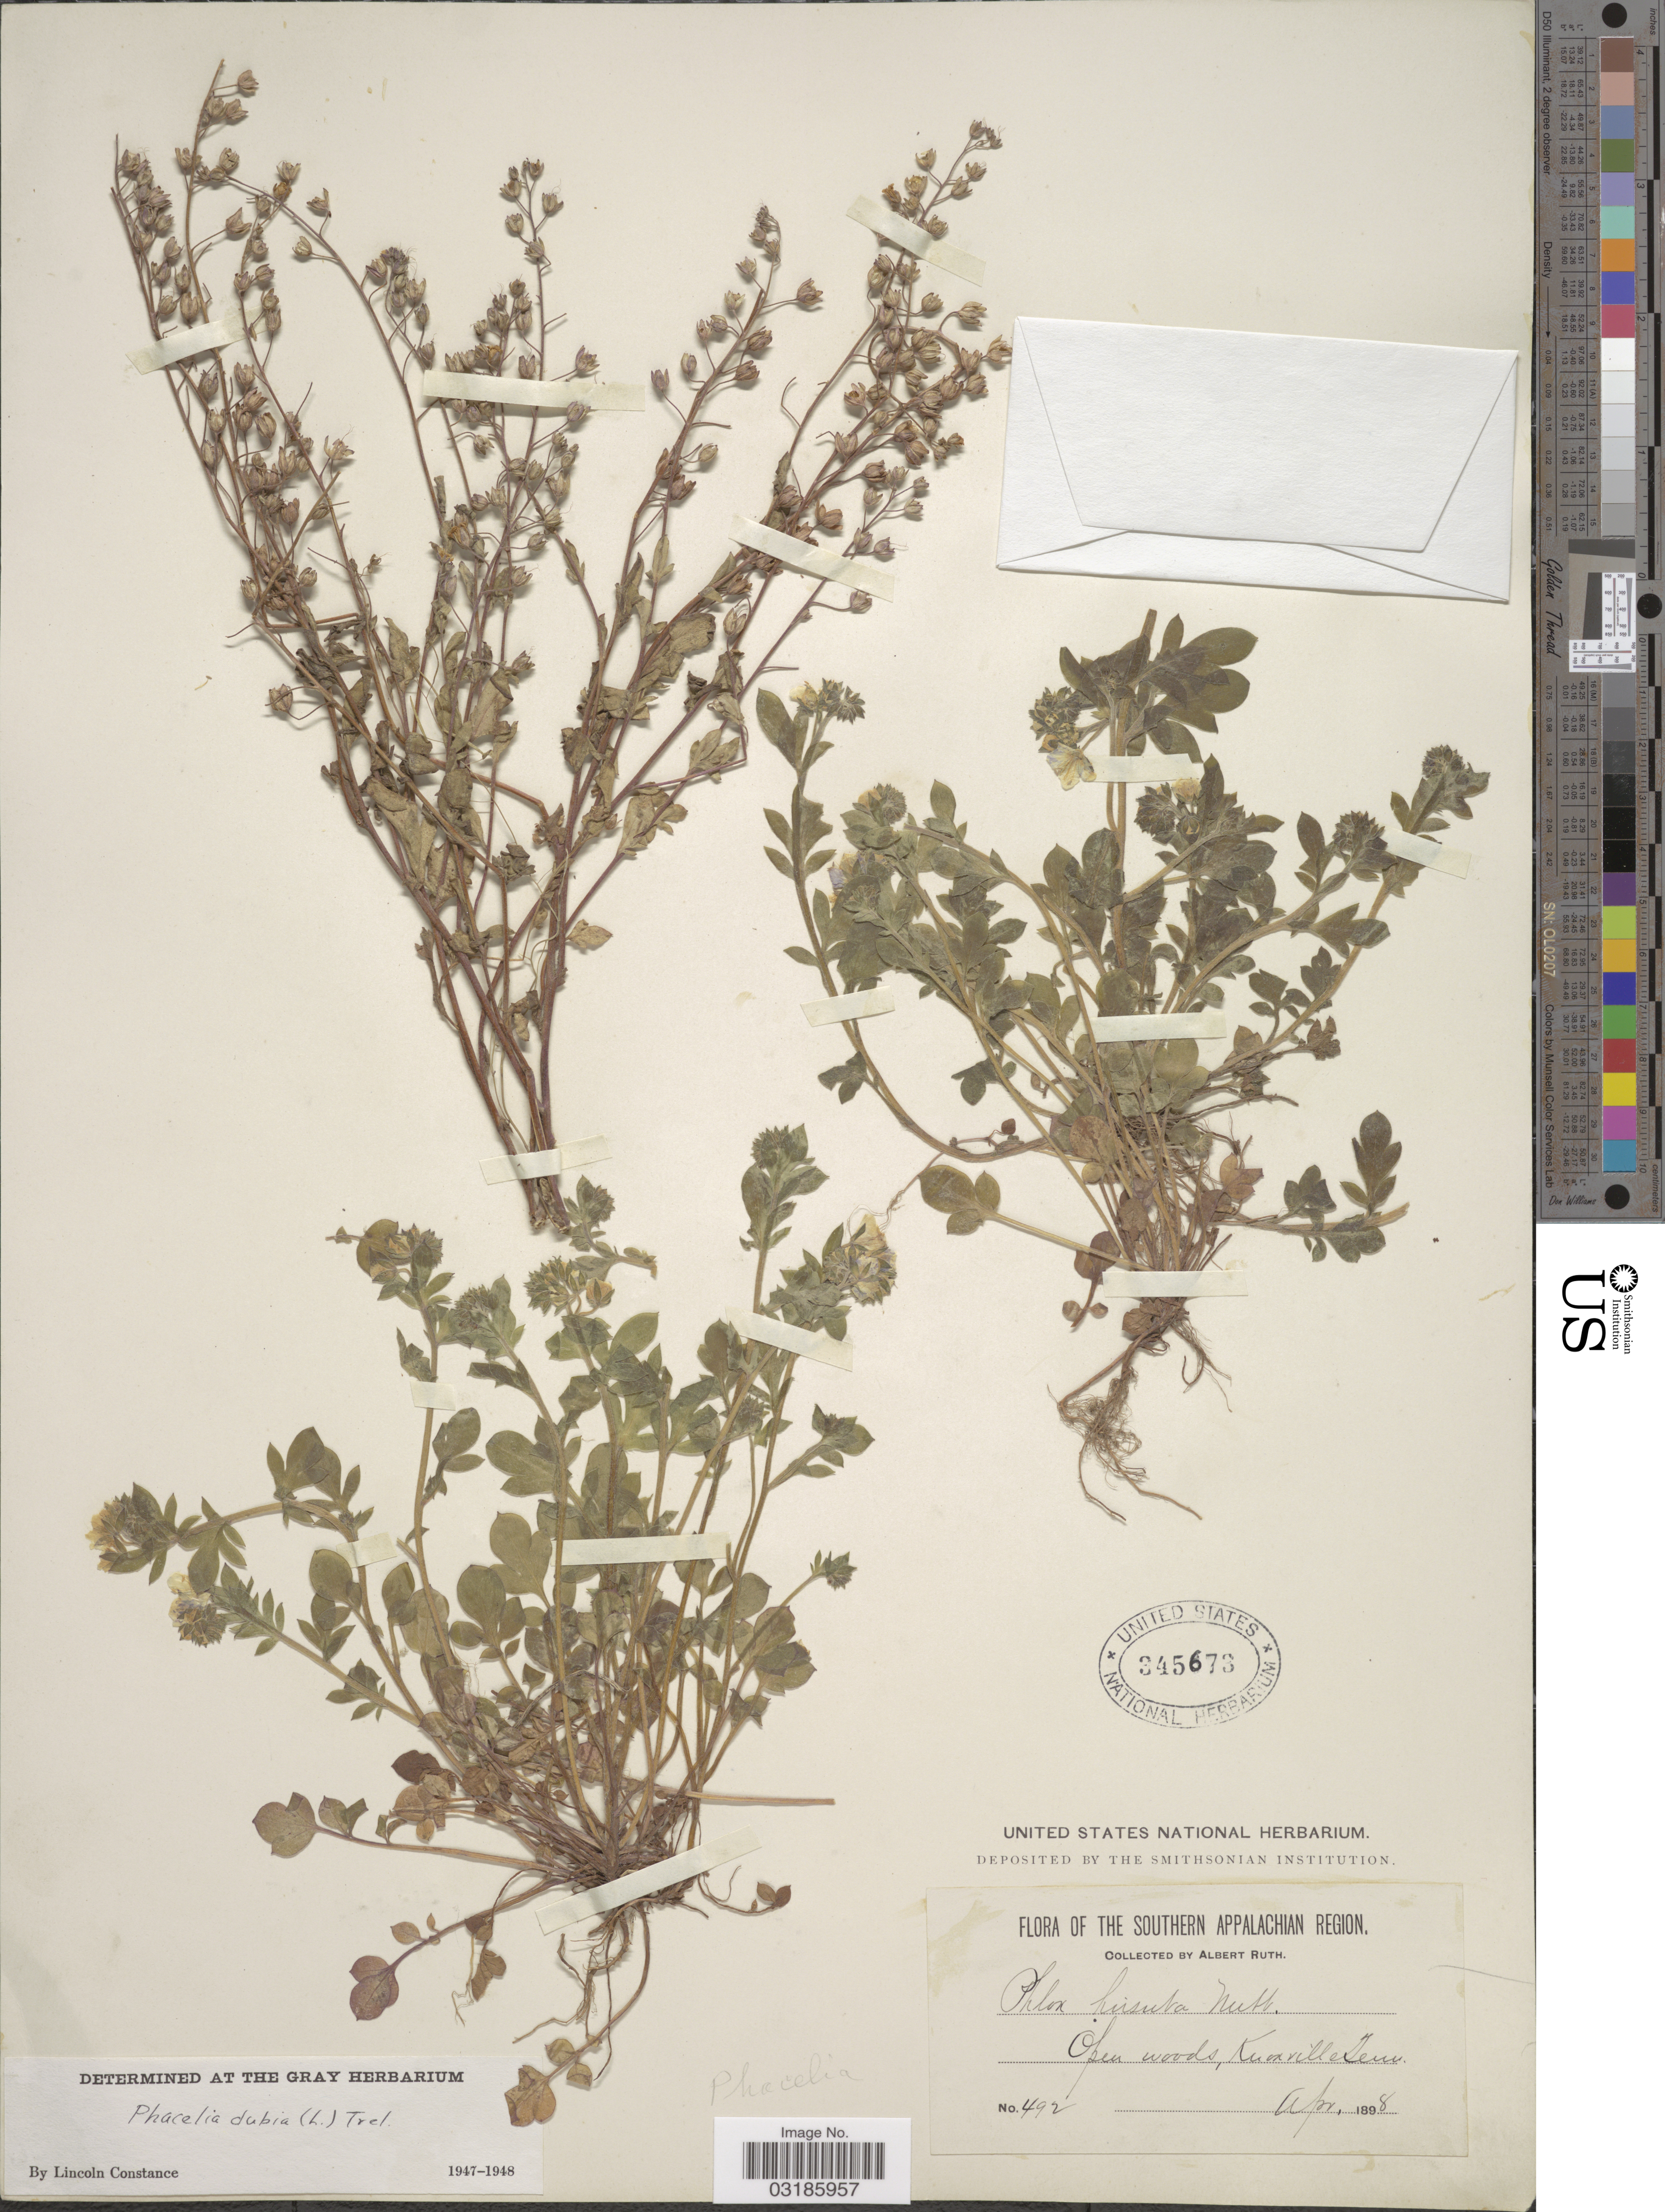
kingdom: Plantae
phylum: Tracheophyta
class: Magnoliopsida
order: Boraginales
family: Hydrophyllaceae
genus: Phacelia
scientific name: Phacelia dubia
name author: (L.) Trel.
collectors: A. Ruth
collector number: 492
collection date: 1898-04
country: United States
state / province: Tennessee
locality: Southern Appalachian Region.Open woods, Knoxville.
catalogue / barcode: US 345673